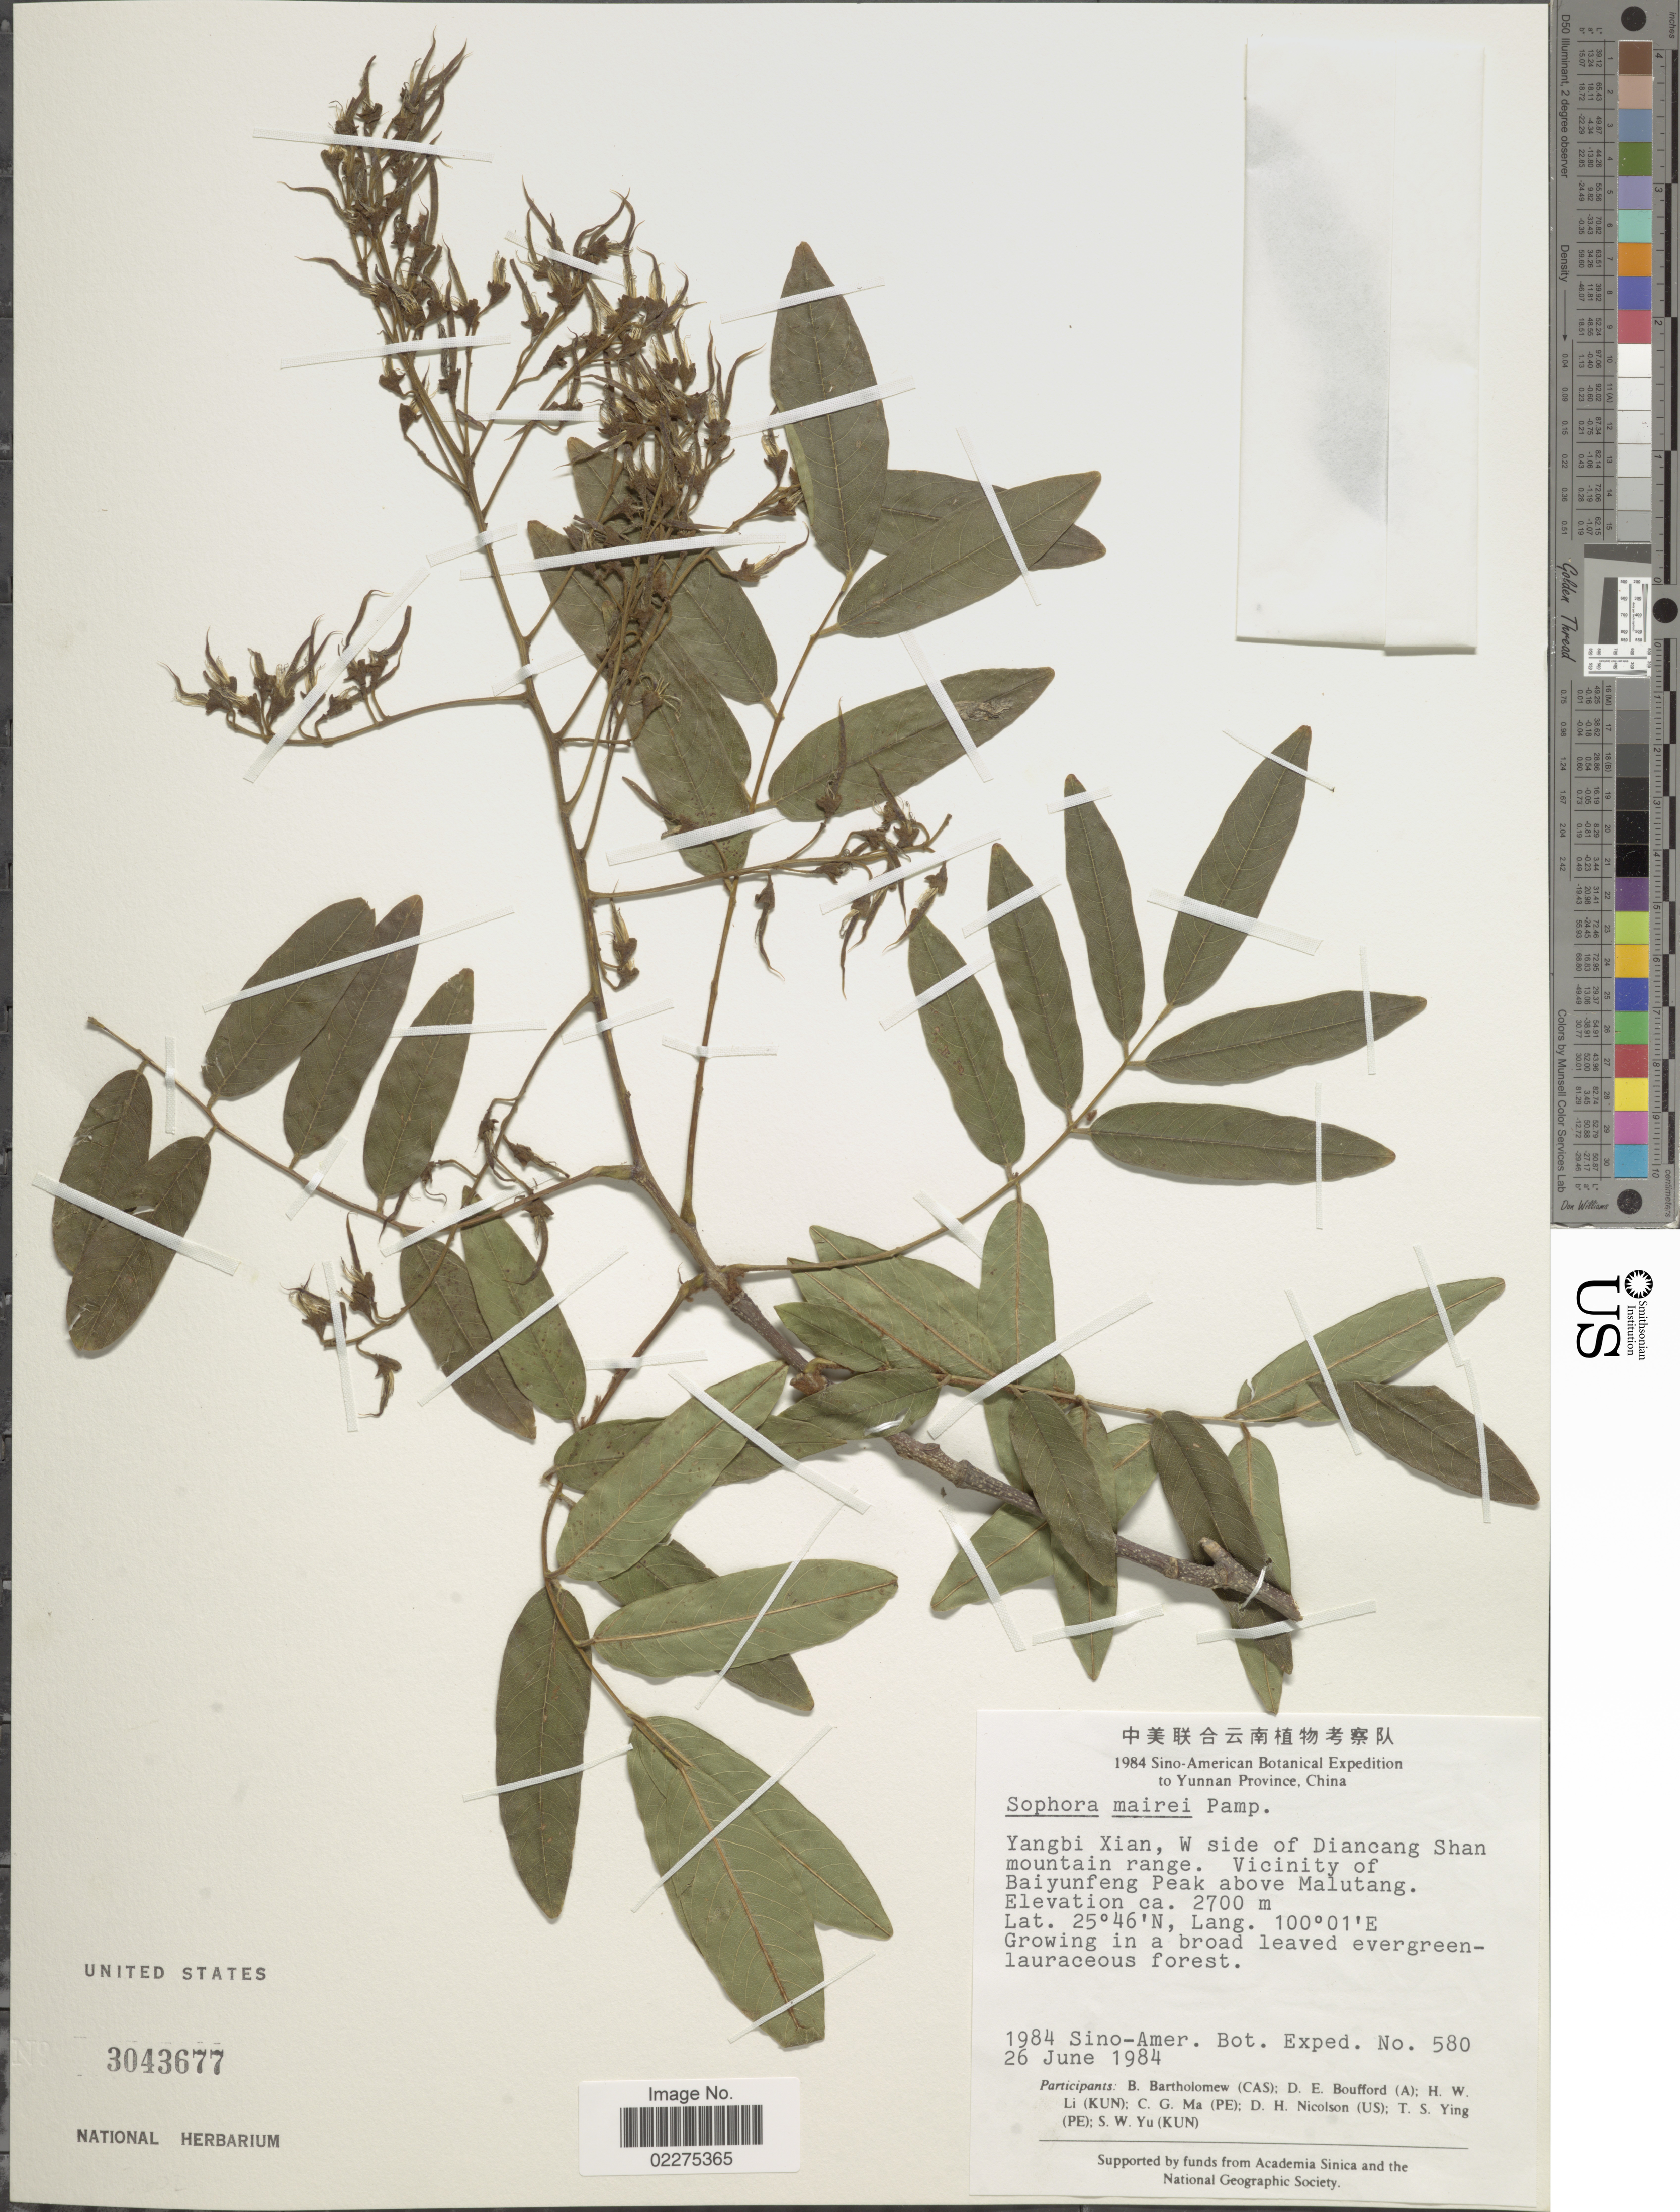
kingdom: Plantae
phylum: Tracheophyta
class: Magnoliopsida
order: Fabales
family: Fabaceae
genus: Sophora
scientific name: Sophora mairei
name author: Pamp.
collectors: Sino-Amer. Bot. Exped. 1984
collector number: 580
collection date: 1984-06-26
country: China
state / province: Yunnan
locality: Yangbi Xian, W side of Diancang Shan mountain range. Vicinity of Baiyunfeng Peak above Malutang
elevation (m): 2700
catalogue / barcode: US 3043677